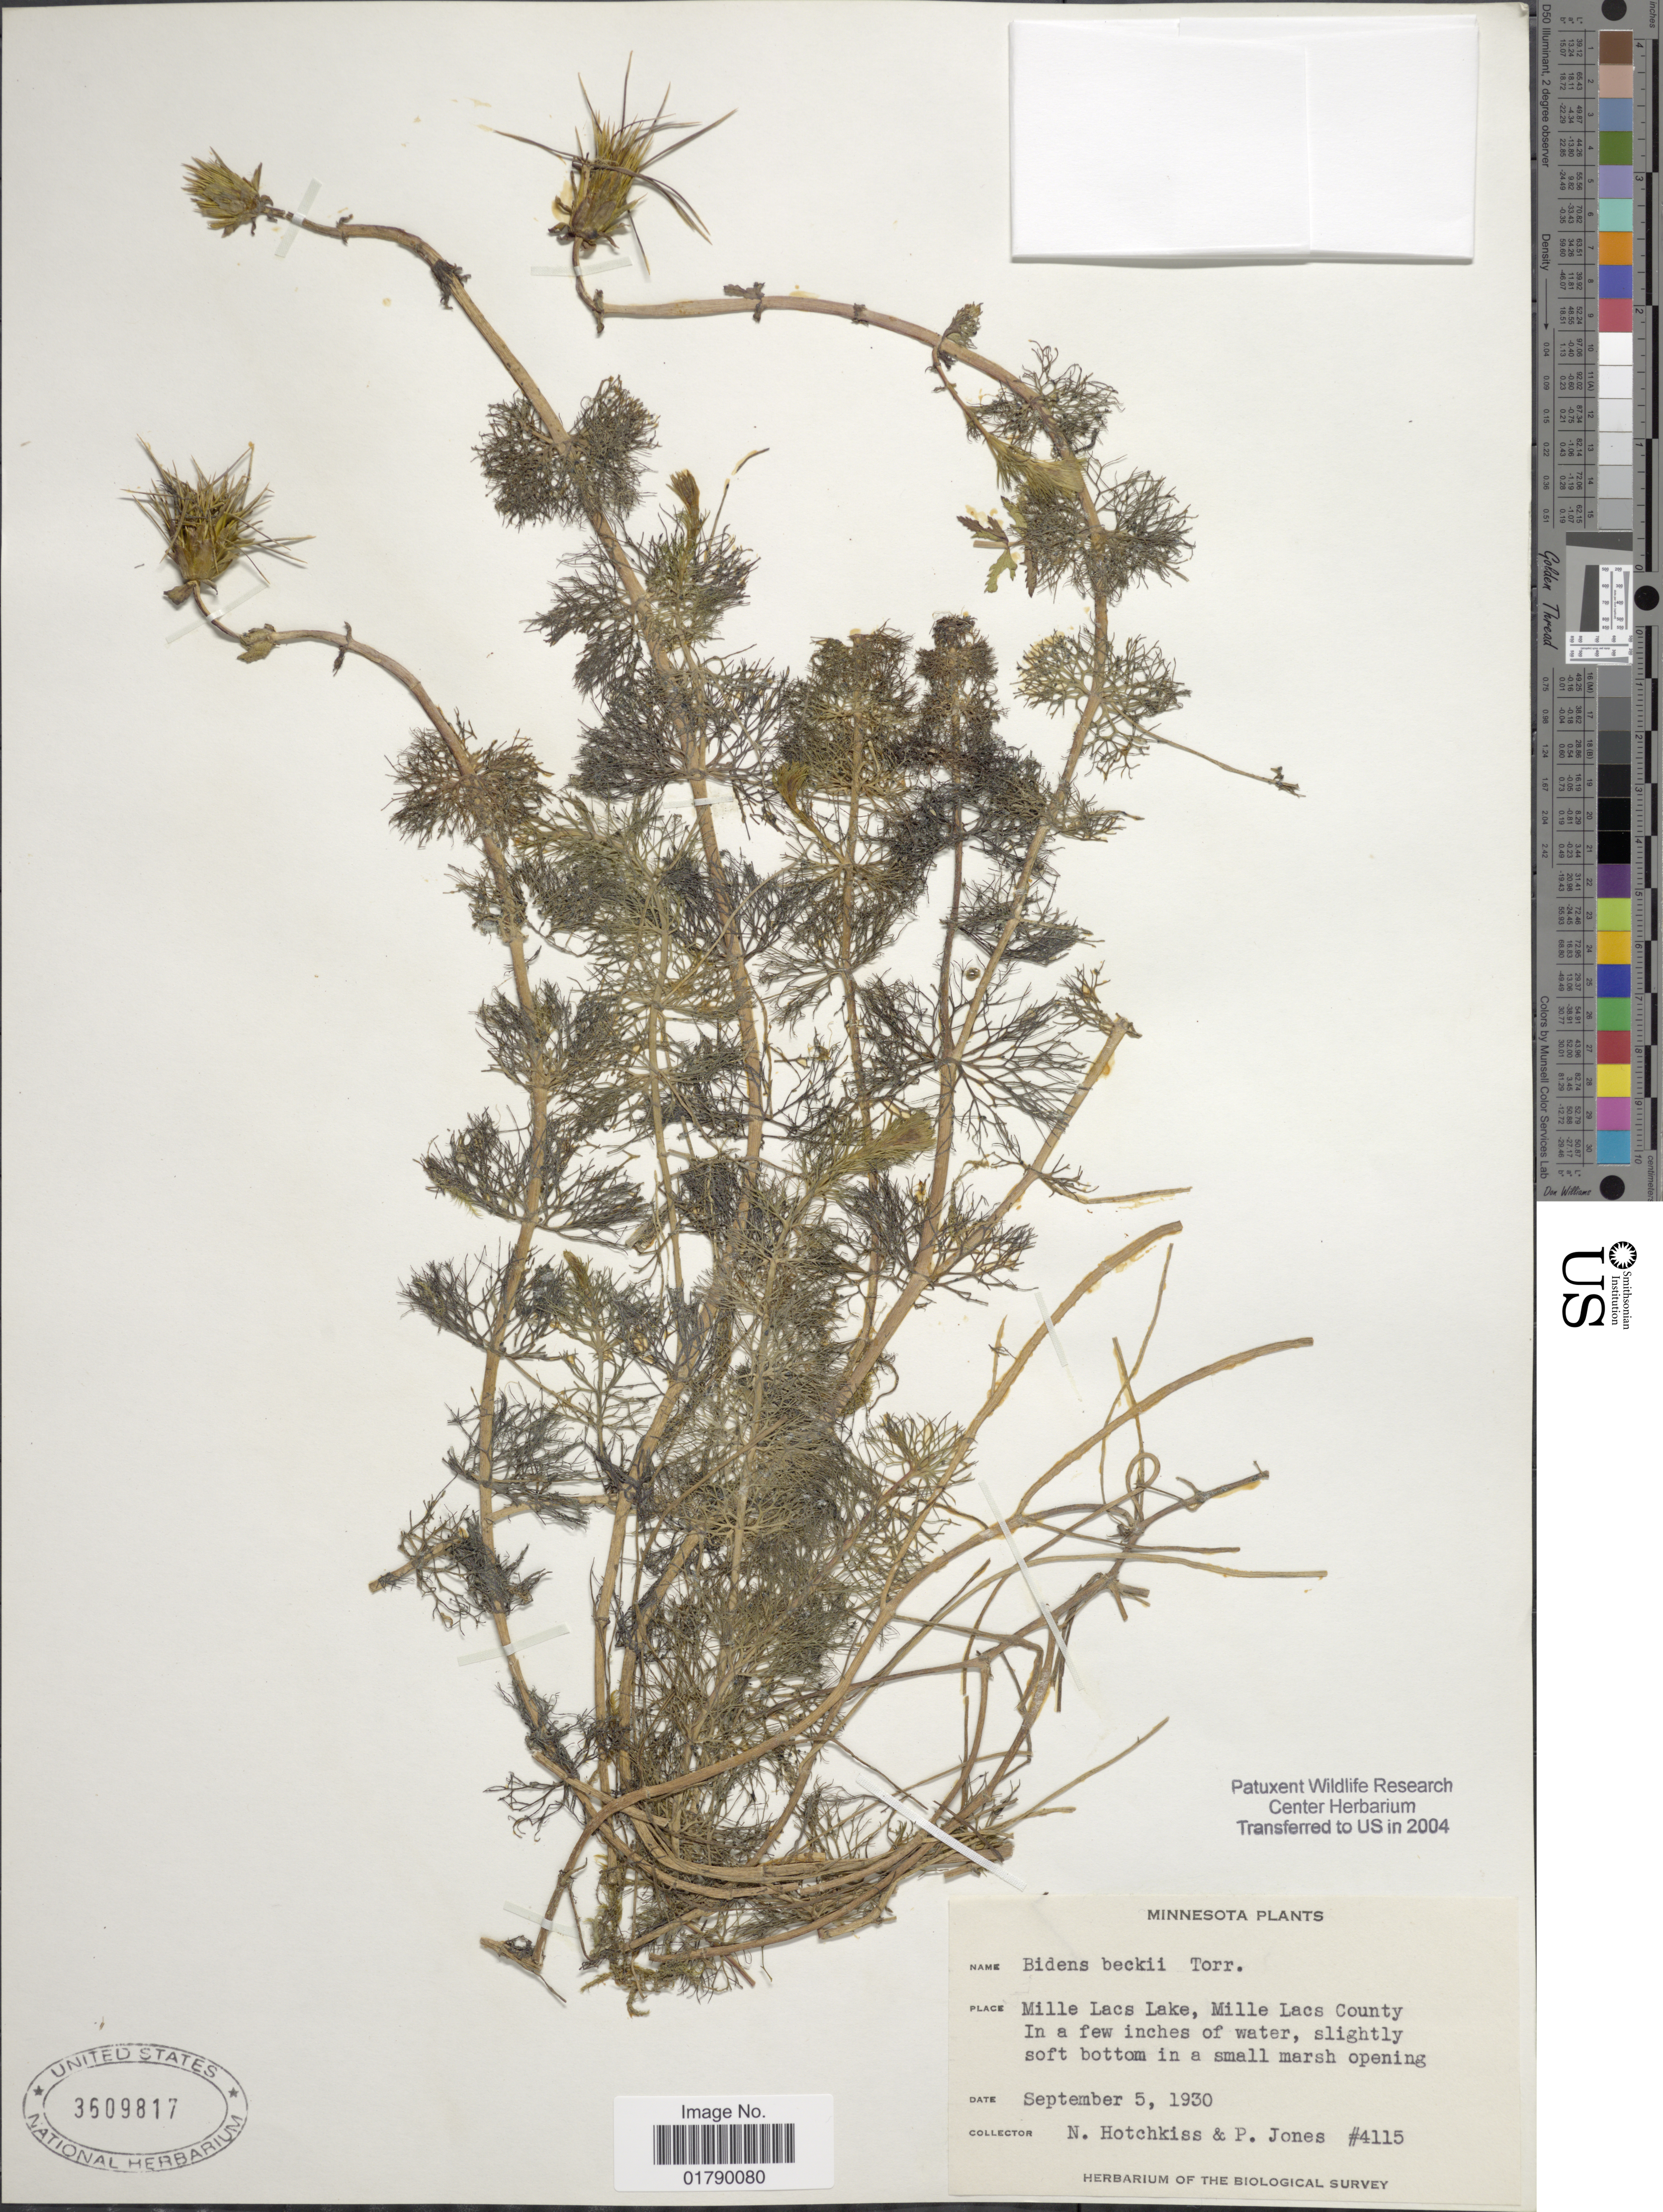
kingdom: Plantae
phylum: Tracheophyta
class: Magnoliopsida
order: Asterales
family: Asteraceae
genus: Megalodonta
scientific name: Megalodonta sp.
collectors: N. Hotchkiss & P. Jones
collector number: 4115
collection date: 1930-09-05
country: United States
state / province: Minnesota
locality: Mille Lacs Lake, Mille Lacs County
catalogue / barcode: US 3609817